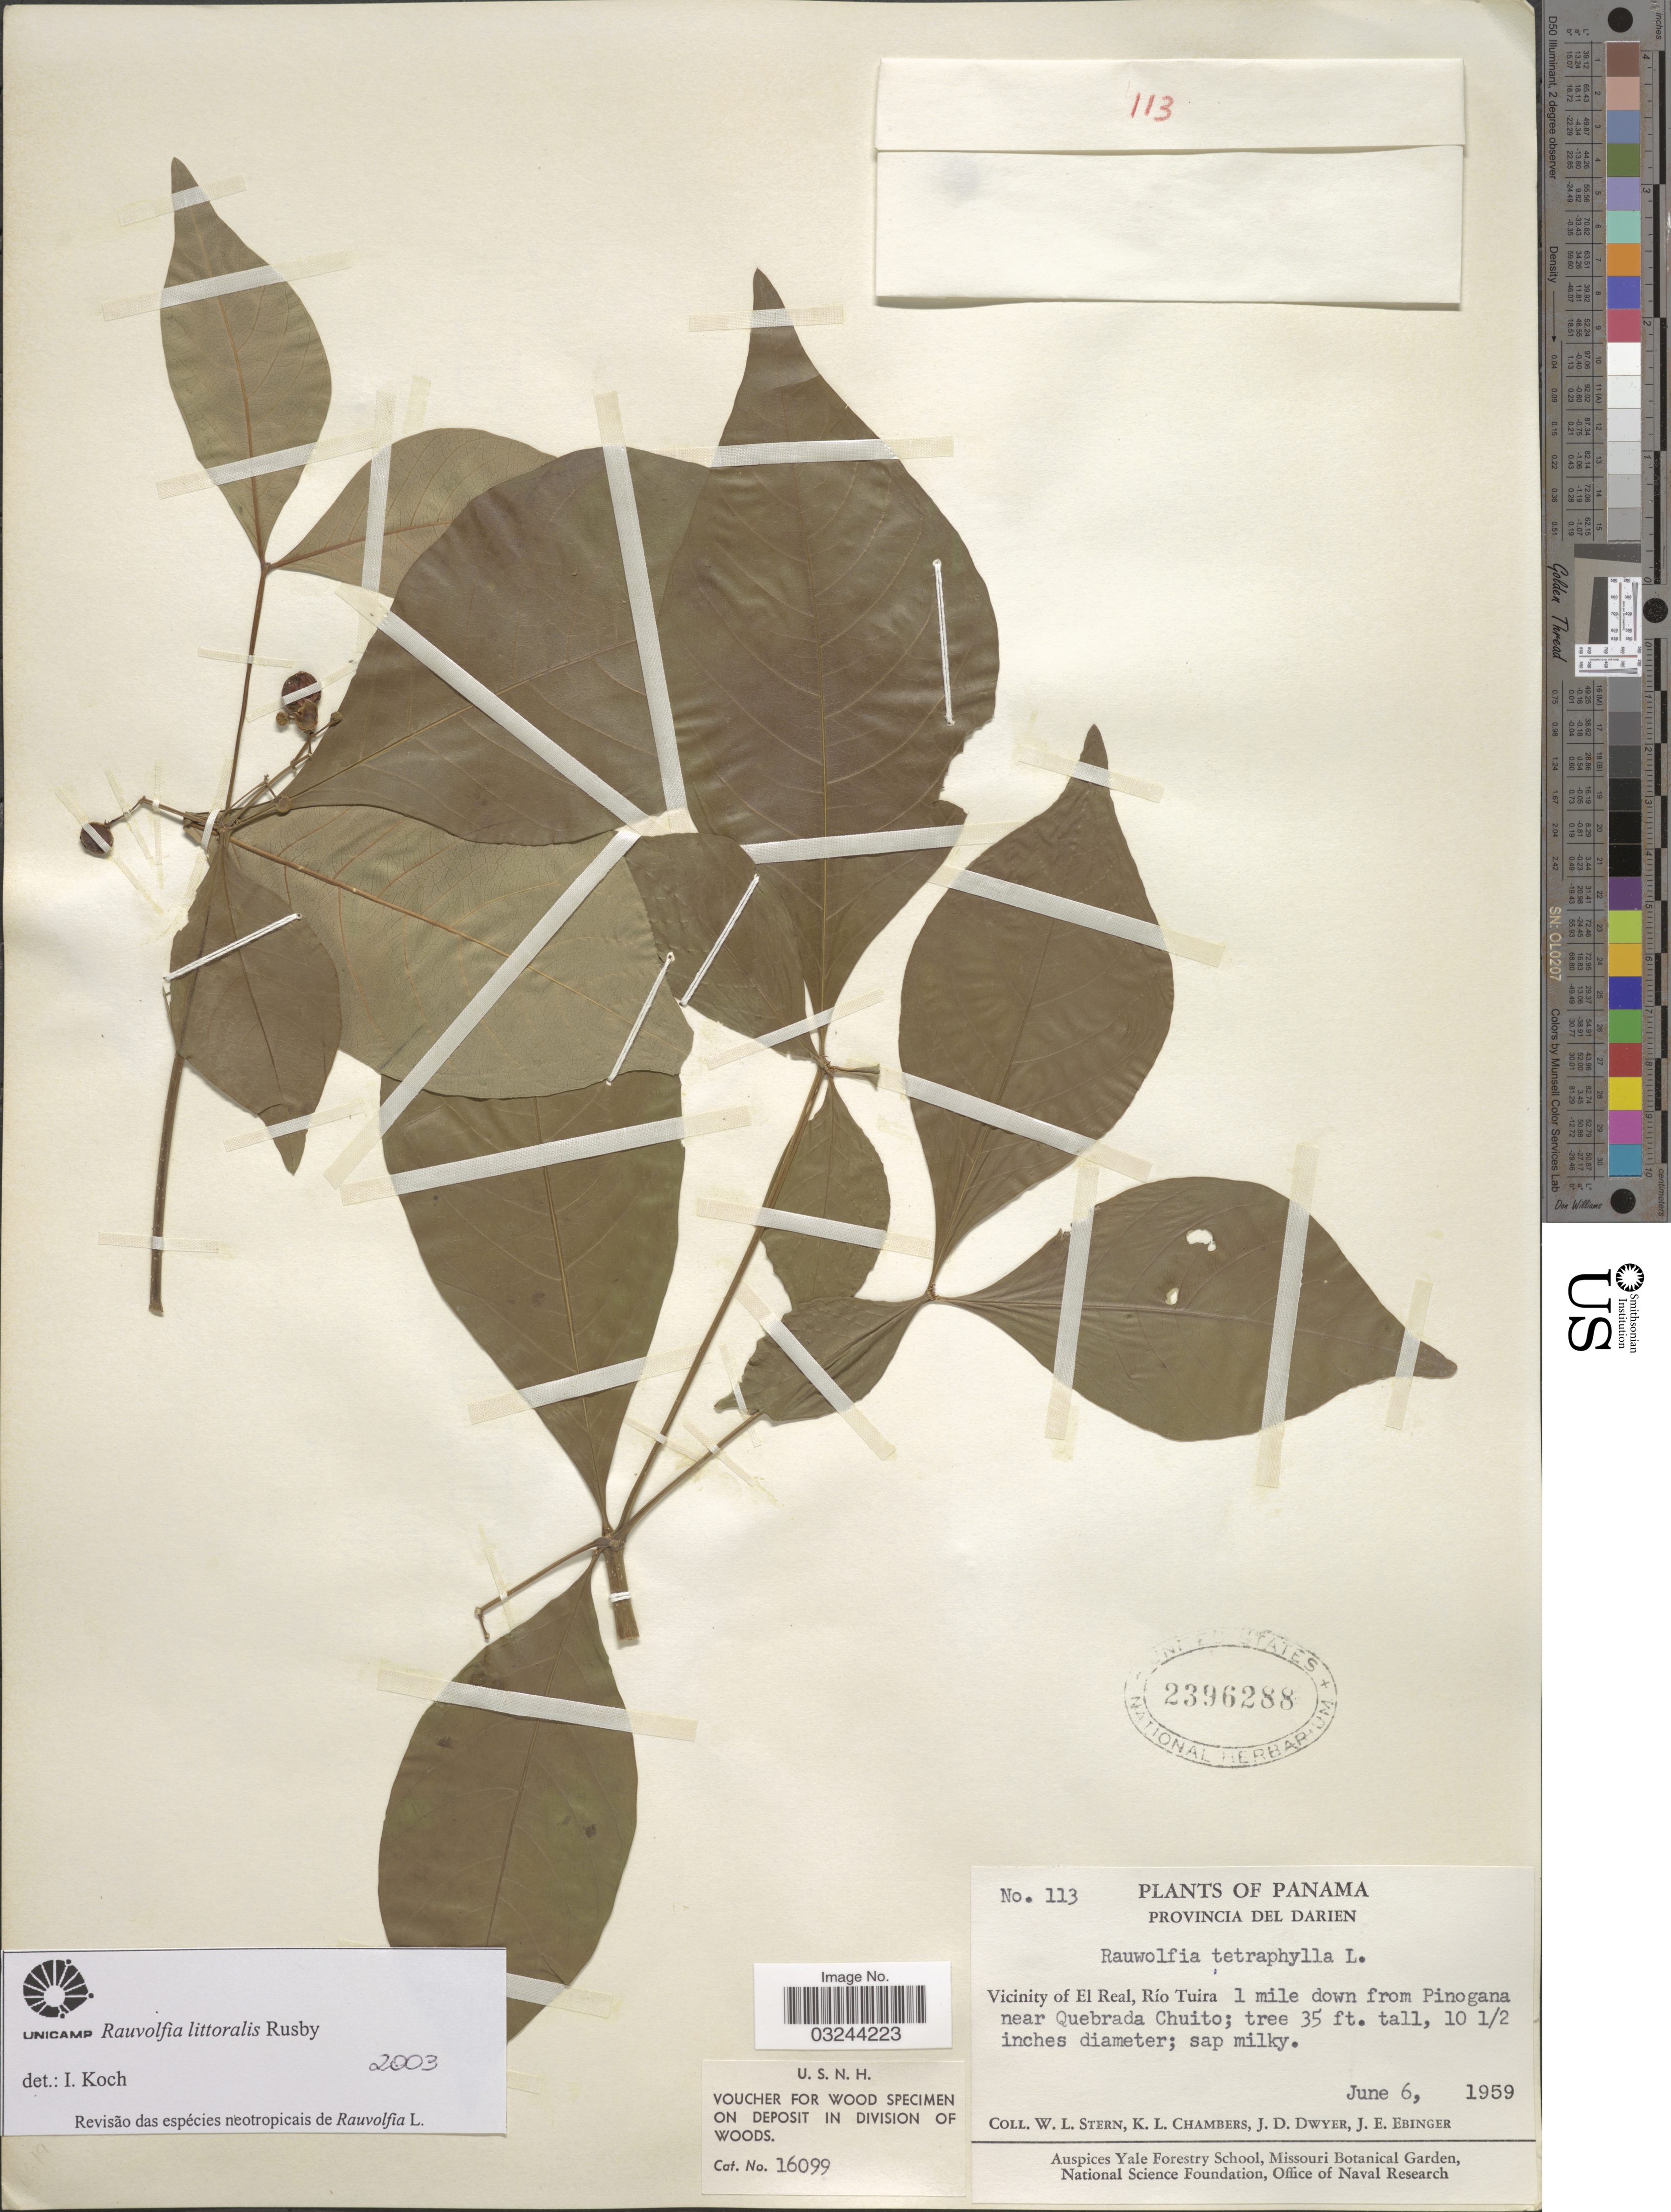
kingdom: Plantae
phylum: Tracheophyta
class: Magnoliopsida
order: Gentianales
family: Apocynaceae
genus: Rauvolfia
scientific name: Rauvolfia littoralis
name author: Rusby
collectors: W. L. Stern, K. Chambers, J. D. Dwyer & J. Ebinger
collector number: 113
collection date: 1959-06-06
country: Panama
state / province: Darién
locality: Provincia del Darien, Vicinity of El Real, Río Tuira 1 mile down from Pinogana near Quebrada Chuito.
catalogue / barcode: US 2396288